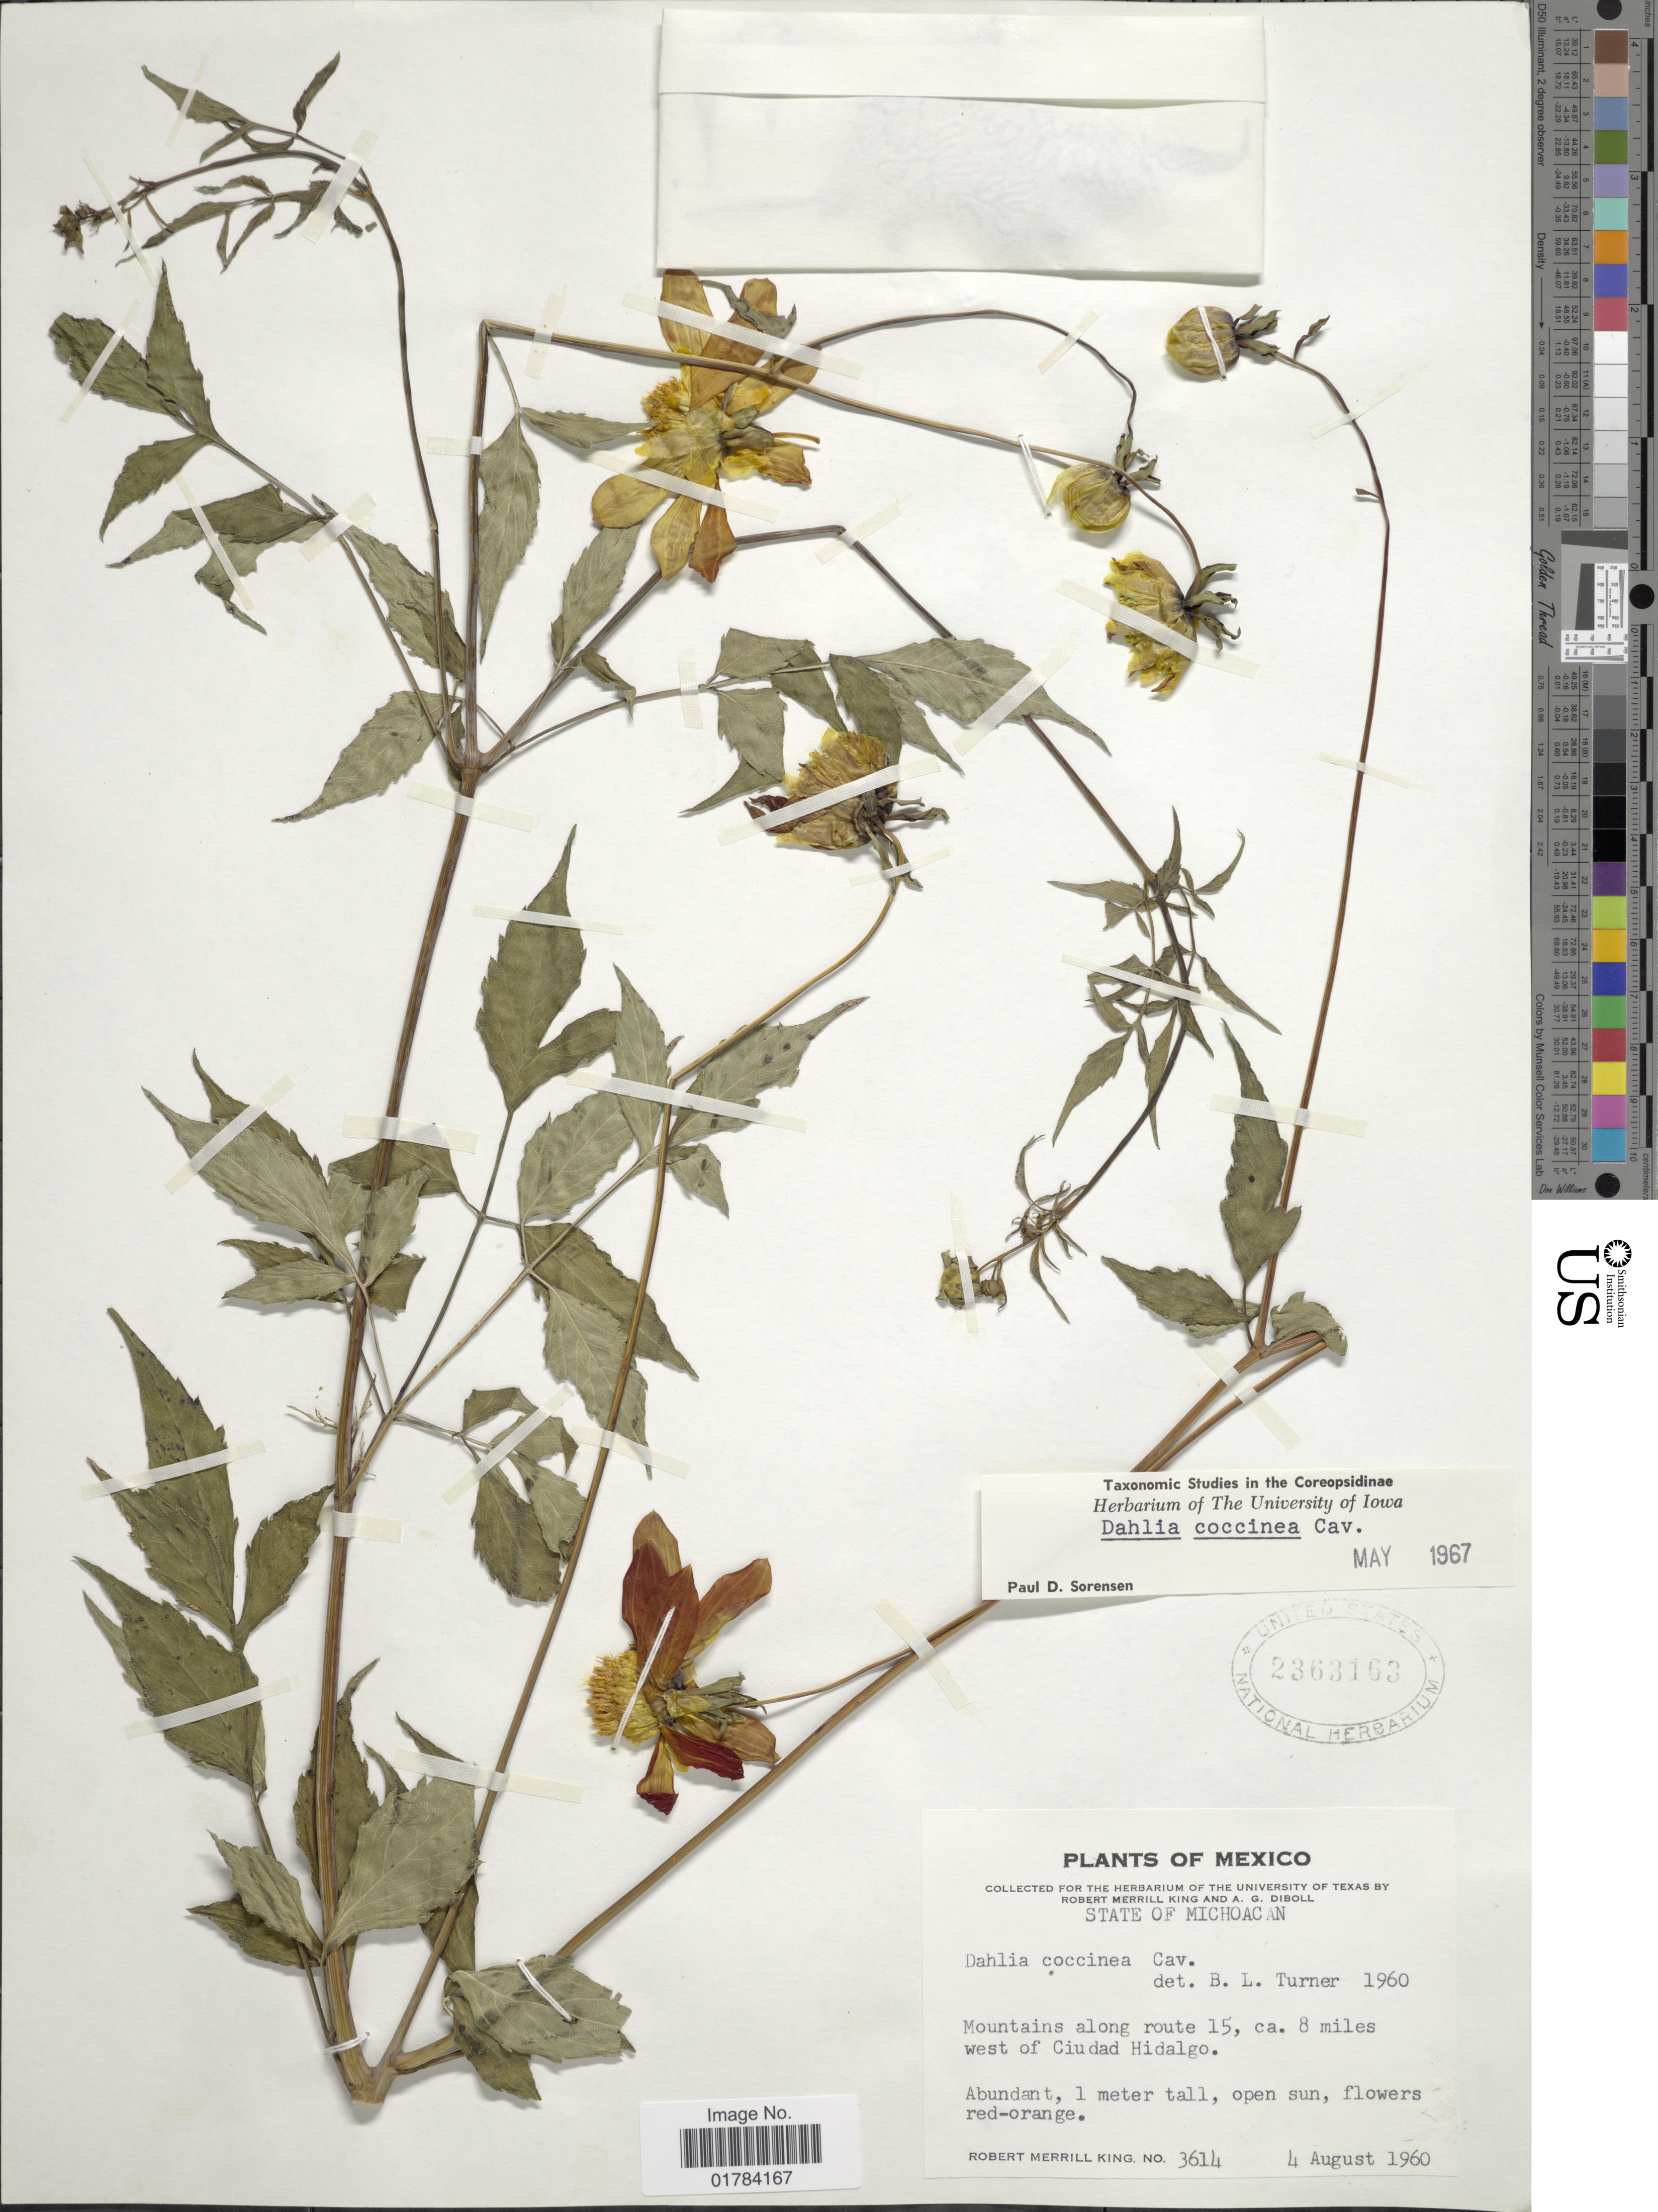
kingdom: Plantae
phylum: Tracheophyta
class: Magnoliopsida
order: Asterales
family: Asteraceae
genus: Dahlia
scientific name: Dahlia coccinea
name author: Cav.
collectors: R. M. King & A. Diboll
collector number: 3614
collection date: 1960-08-04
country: Mexico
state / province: Michoacán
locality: Mountains along route 15, ca. 8 miles west of Ciudad Hidalgo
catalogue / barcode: US 2363163